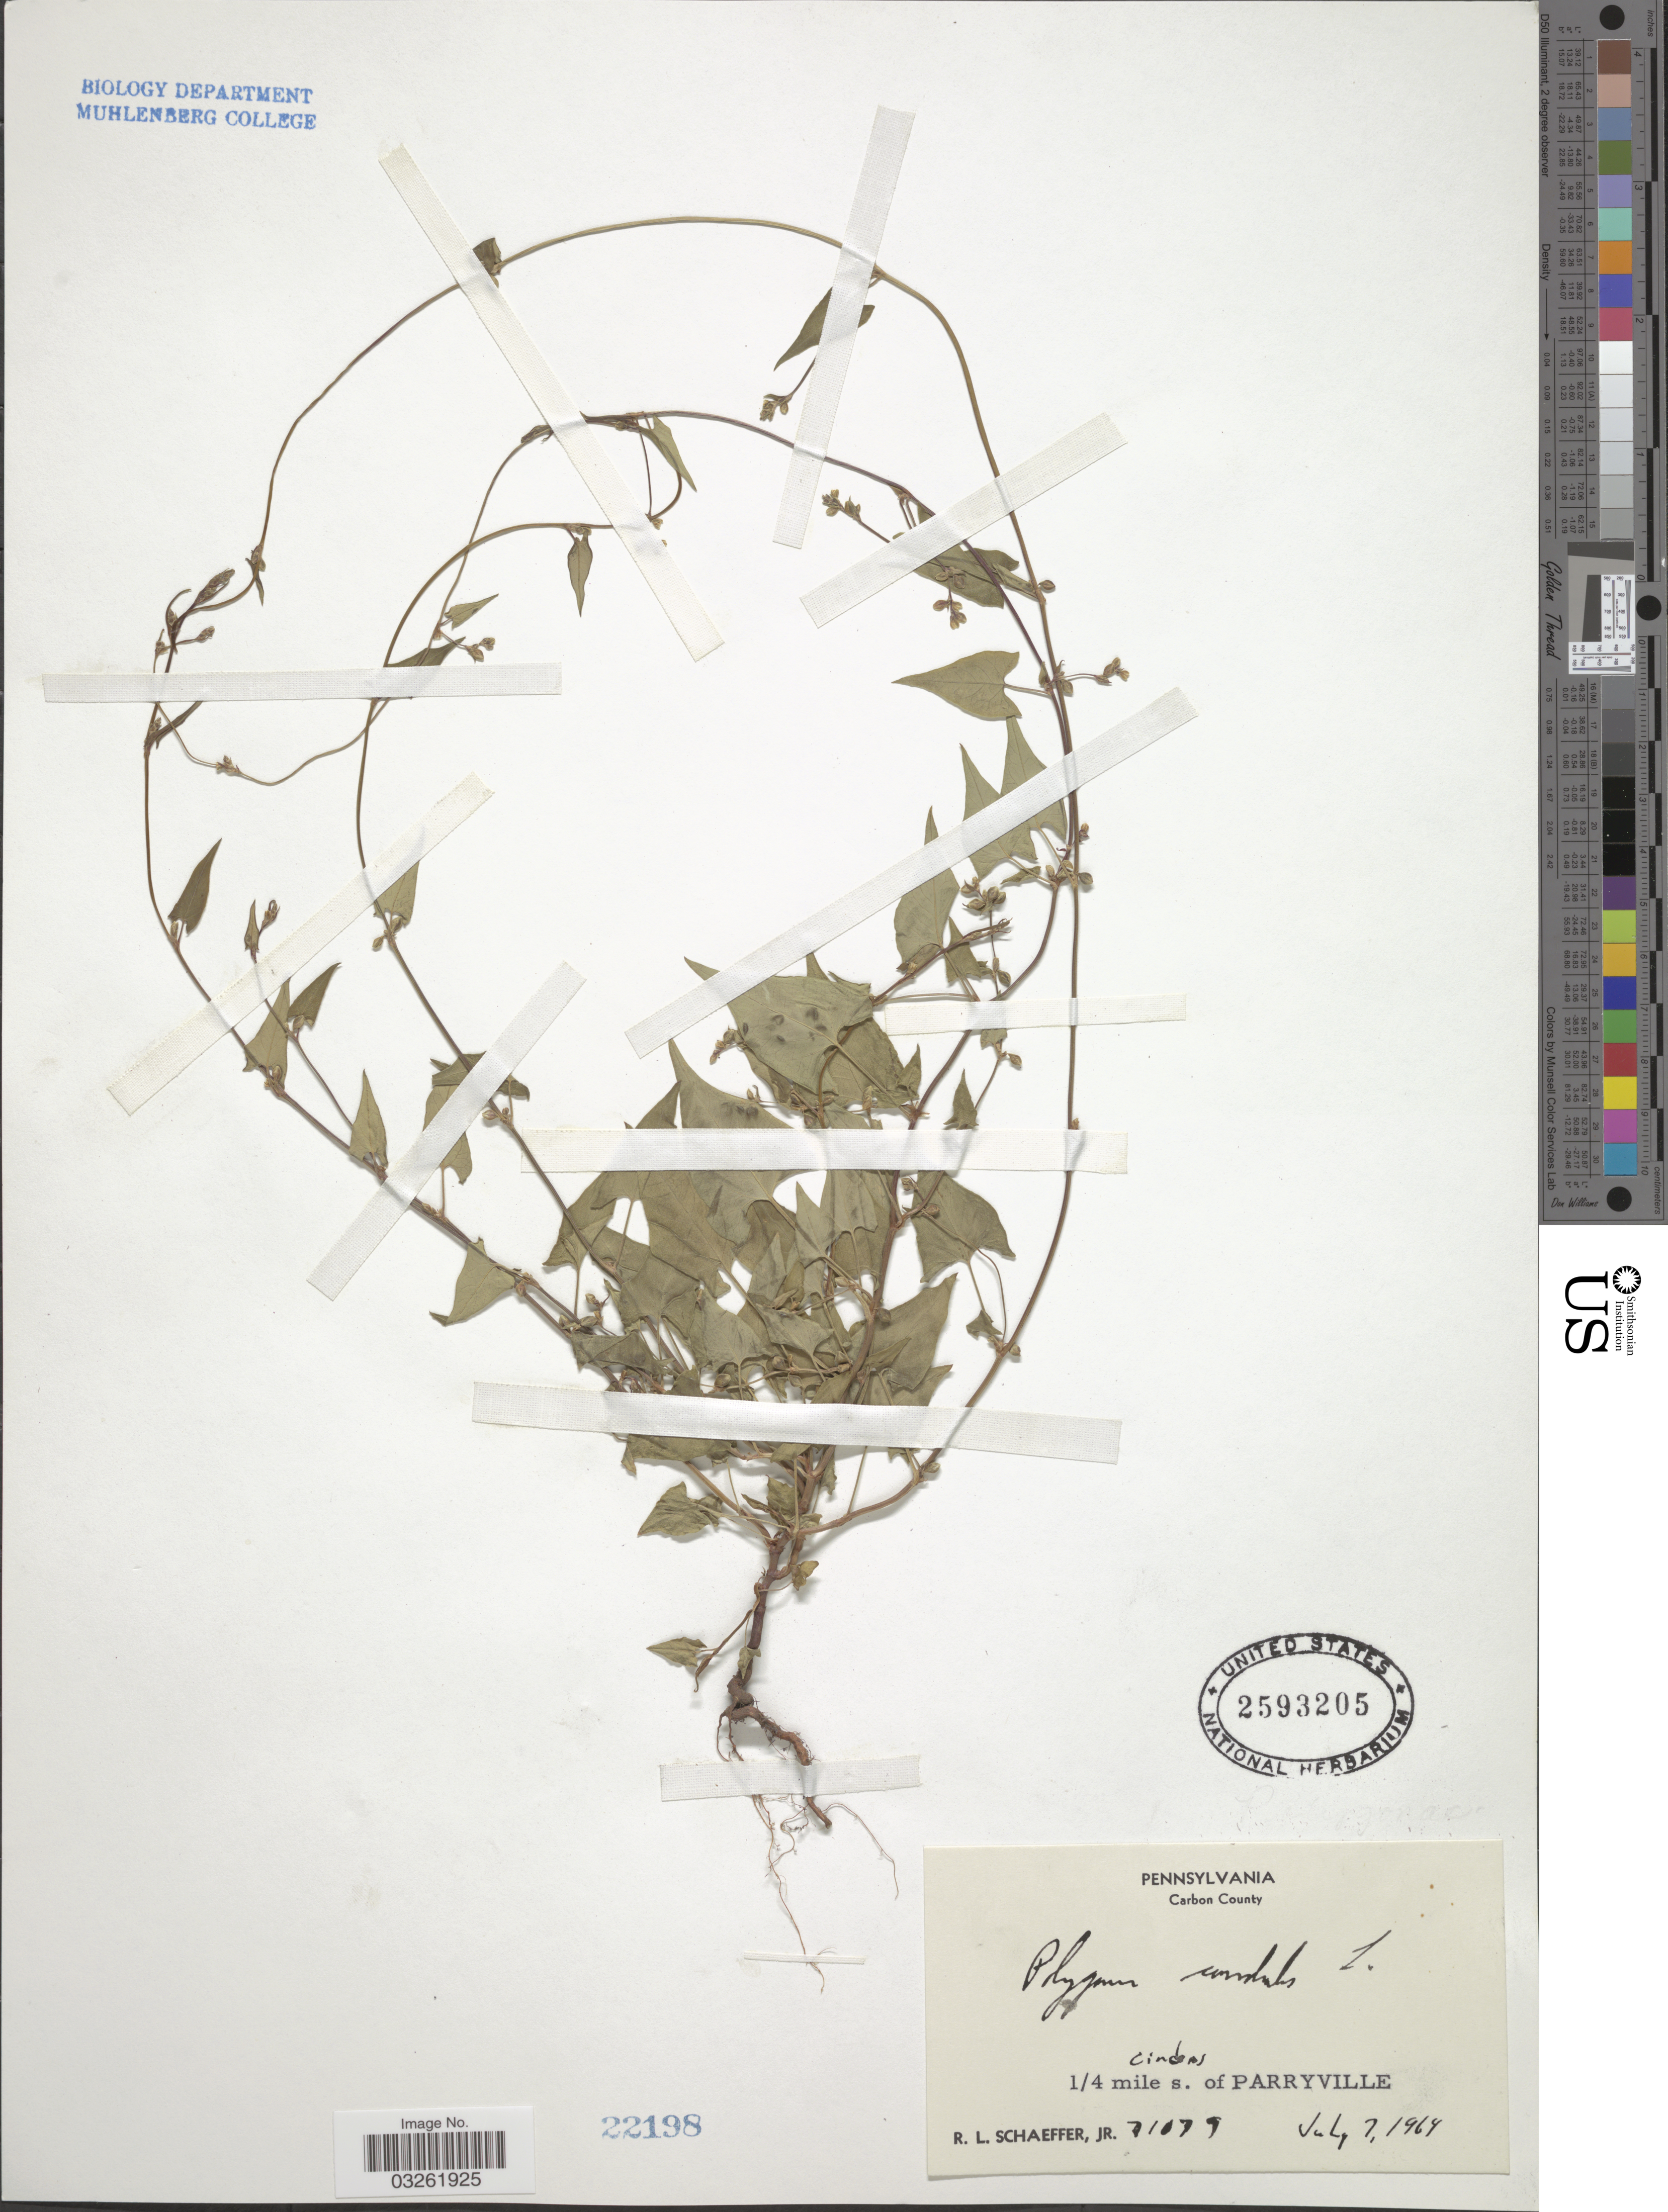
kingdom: Plantae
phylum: Tracheophyta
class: Magnoliopsida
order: Caryophyllales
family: Polygonaceae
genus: Fallopia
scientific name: Fallopia convolvulus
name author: (L.) Á. Löve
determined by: Strong, M. T., (US), Smithsonian Institution - National Museum of Natural History (UNITED STATES)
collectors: R. L. Schaeffer Jr.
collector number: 71079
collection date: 1964-07-07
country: United States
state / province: Pennsylvania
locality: Carbon County. 1/4 mile s. of Parryville.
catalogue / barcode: US 2593205